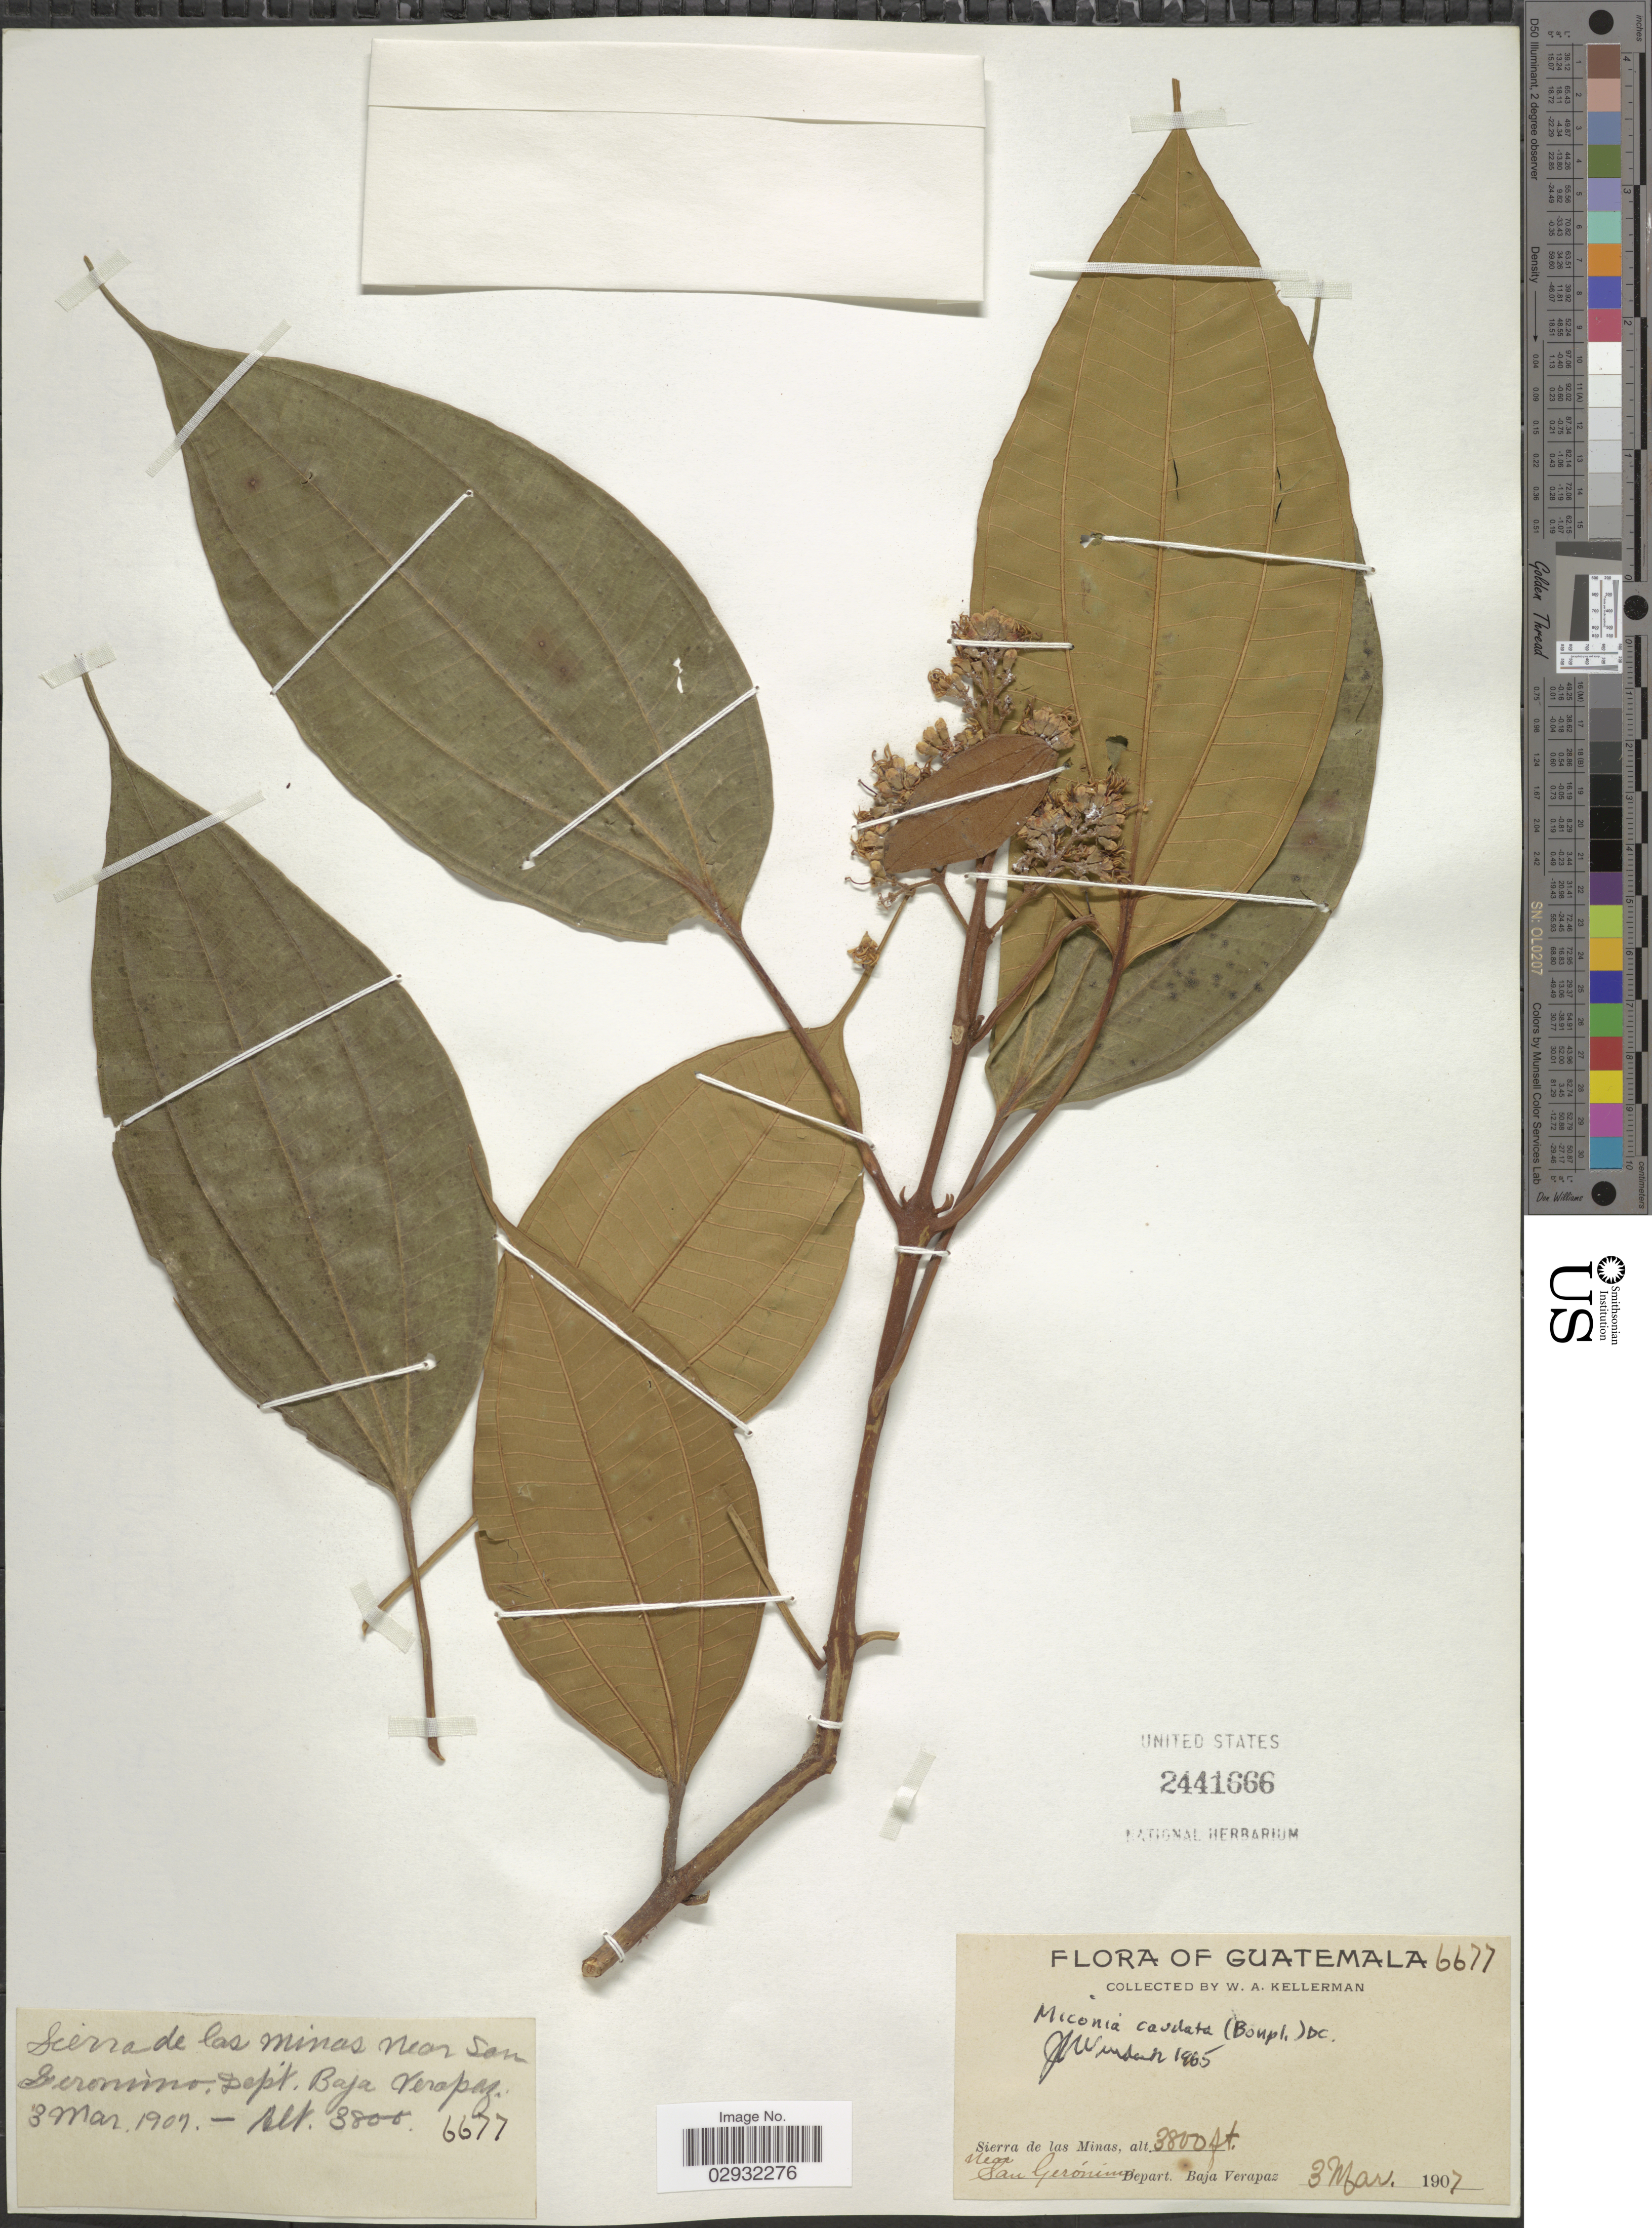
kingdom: Plantae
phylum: Tracheophyta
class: Magnoliopsida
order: Myrtales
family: Melastomataceae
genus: Miconia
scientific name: Miconia caudata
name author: (Bonpl.) DC.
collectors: W. Kellerman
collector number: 6677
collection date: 1907-03-03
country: Guatemala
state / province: Baja Verapaz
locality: Sierra de las Minas near San Gerónimo. Depart. Baja Verapaz.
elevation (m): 1158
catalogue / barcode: US 2441666